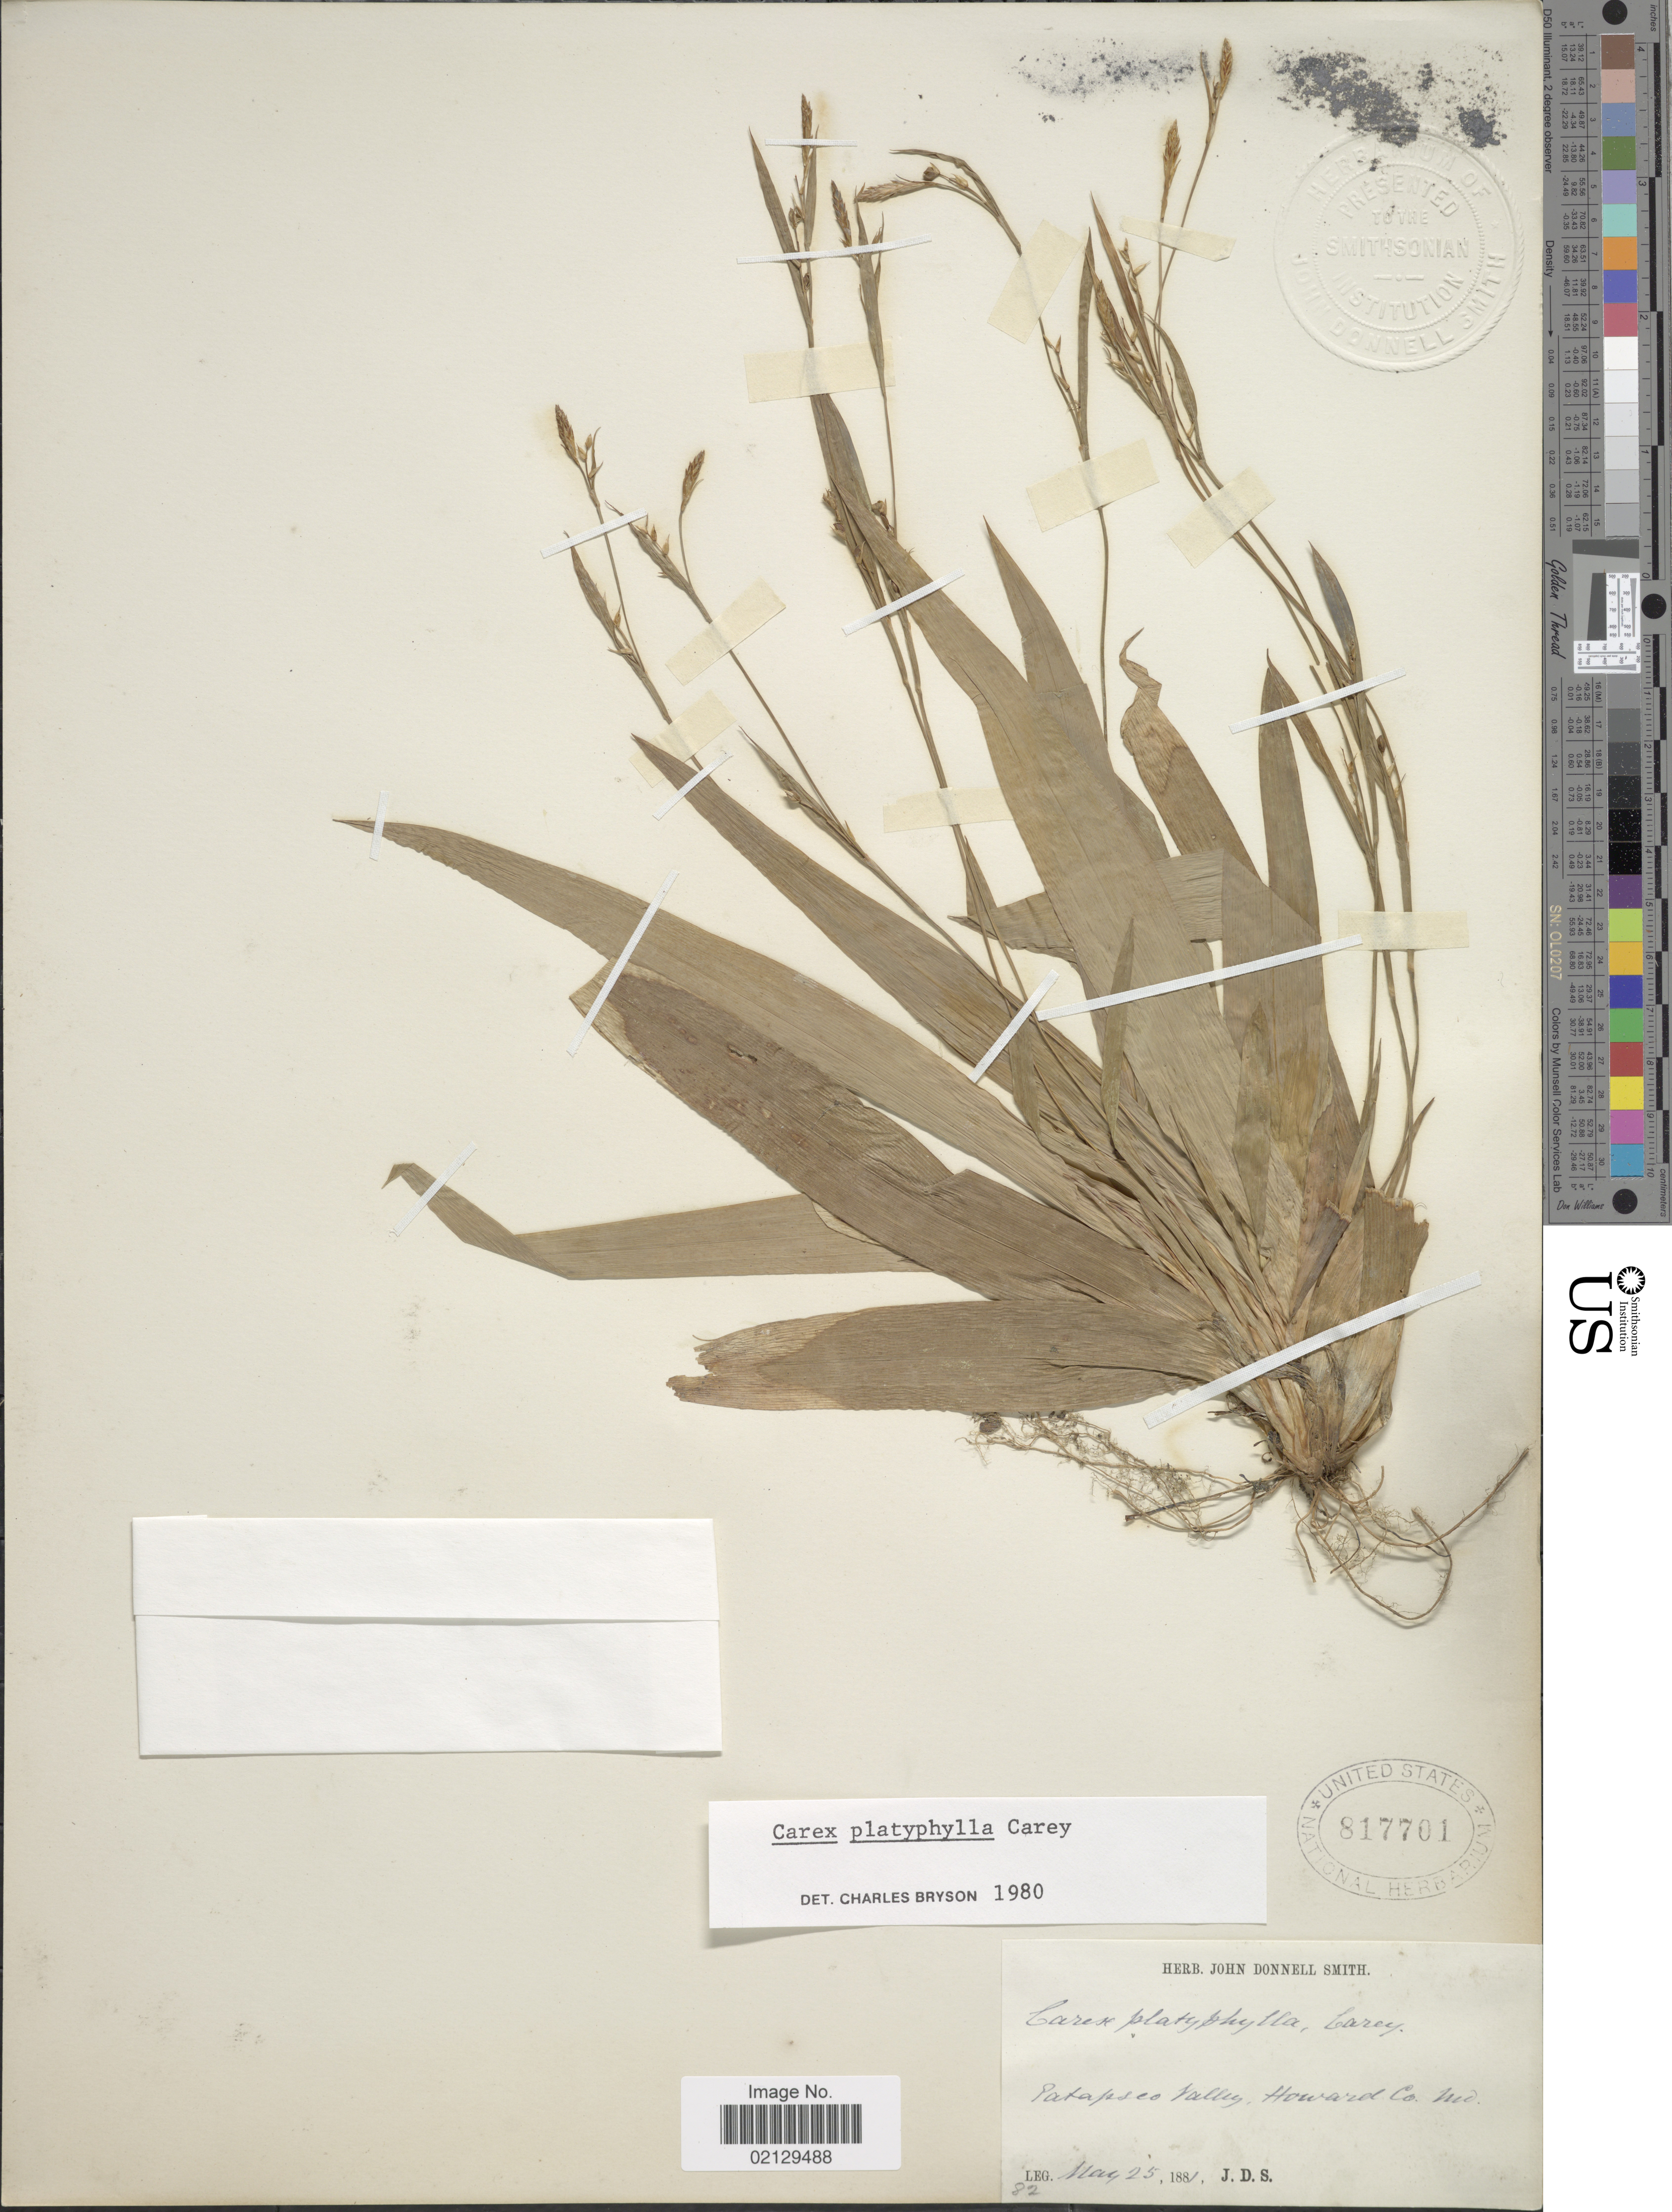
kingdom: Plantae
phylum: Tracheophyta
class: Liliopsida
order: Poales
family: Cyperaceae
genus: Carex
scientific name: Carex platyphylla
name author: J. Carey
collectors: J. Donnell Smith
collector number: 82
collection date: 1881-05-25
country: United States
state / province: Maryland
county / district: Howard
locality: Patapseo Valley, Howard Co., Md.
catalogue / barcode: US 817701